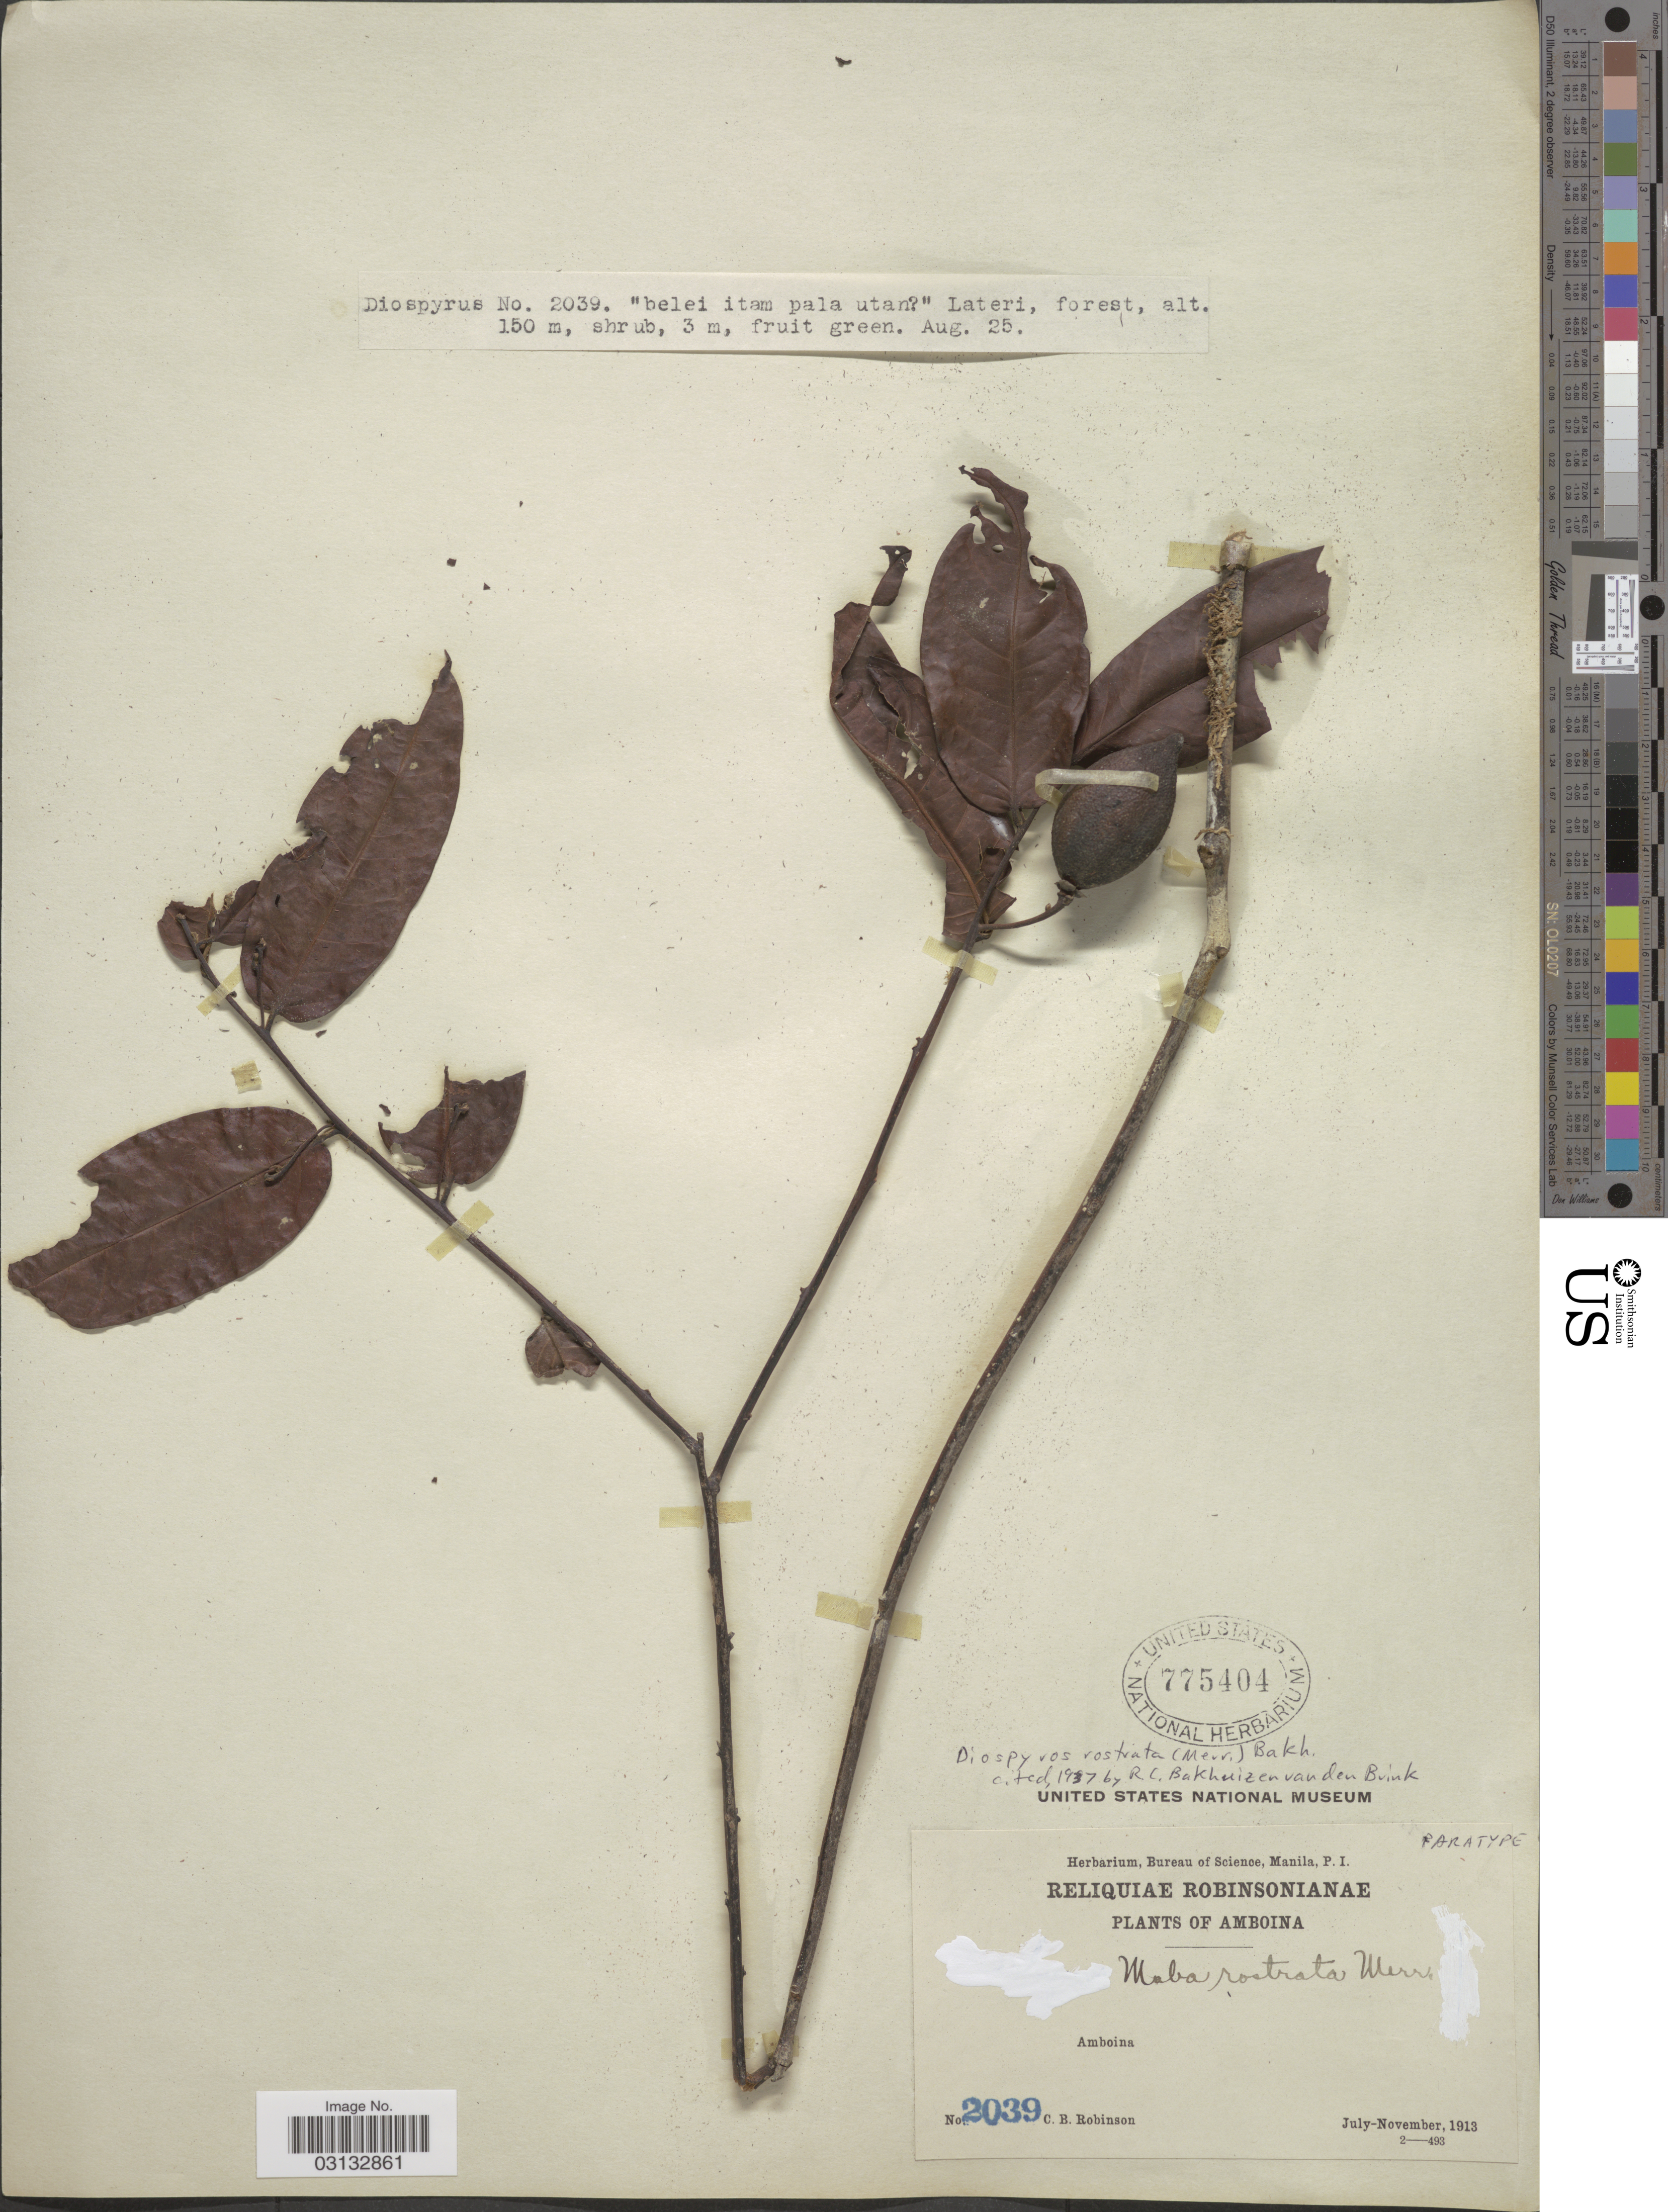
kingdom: Plantae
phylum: Tracheophyta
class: Magnoliopsida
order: Ericales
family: Ebenaceae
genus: Diospyros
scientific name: Diospyros rostrata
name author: (Merr.) Bakh.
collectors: C. Robinson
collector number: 2039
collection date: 1913-08-25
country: Indonesia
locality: Amboina.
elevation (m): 150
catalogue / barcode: US 775404